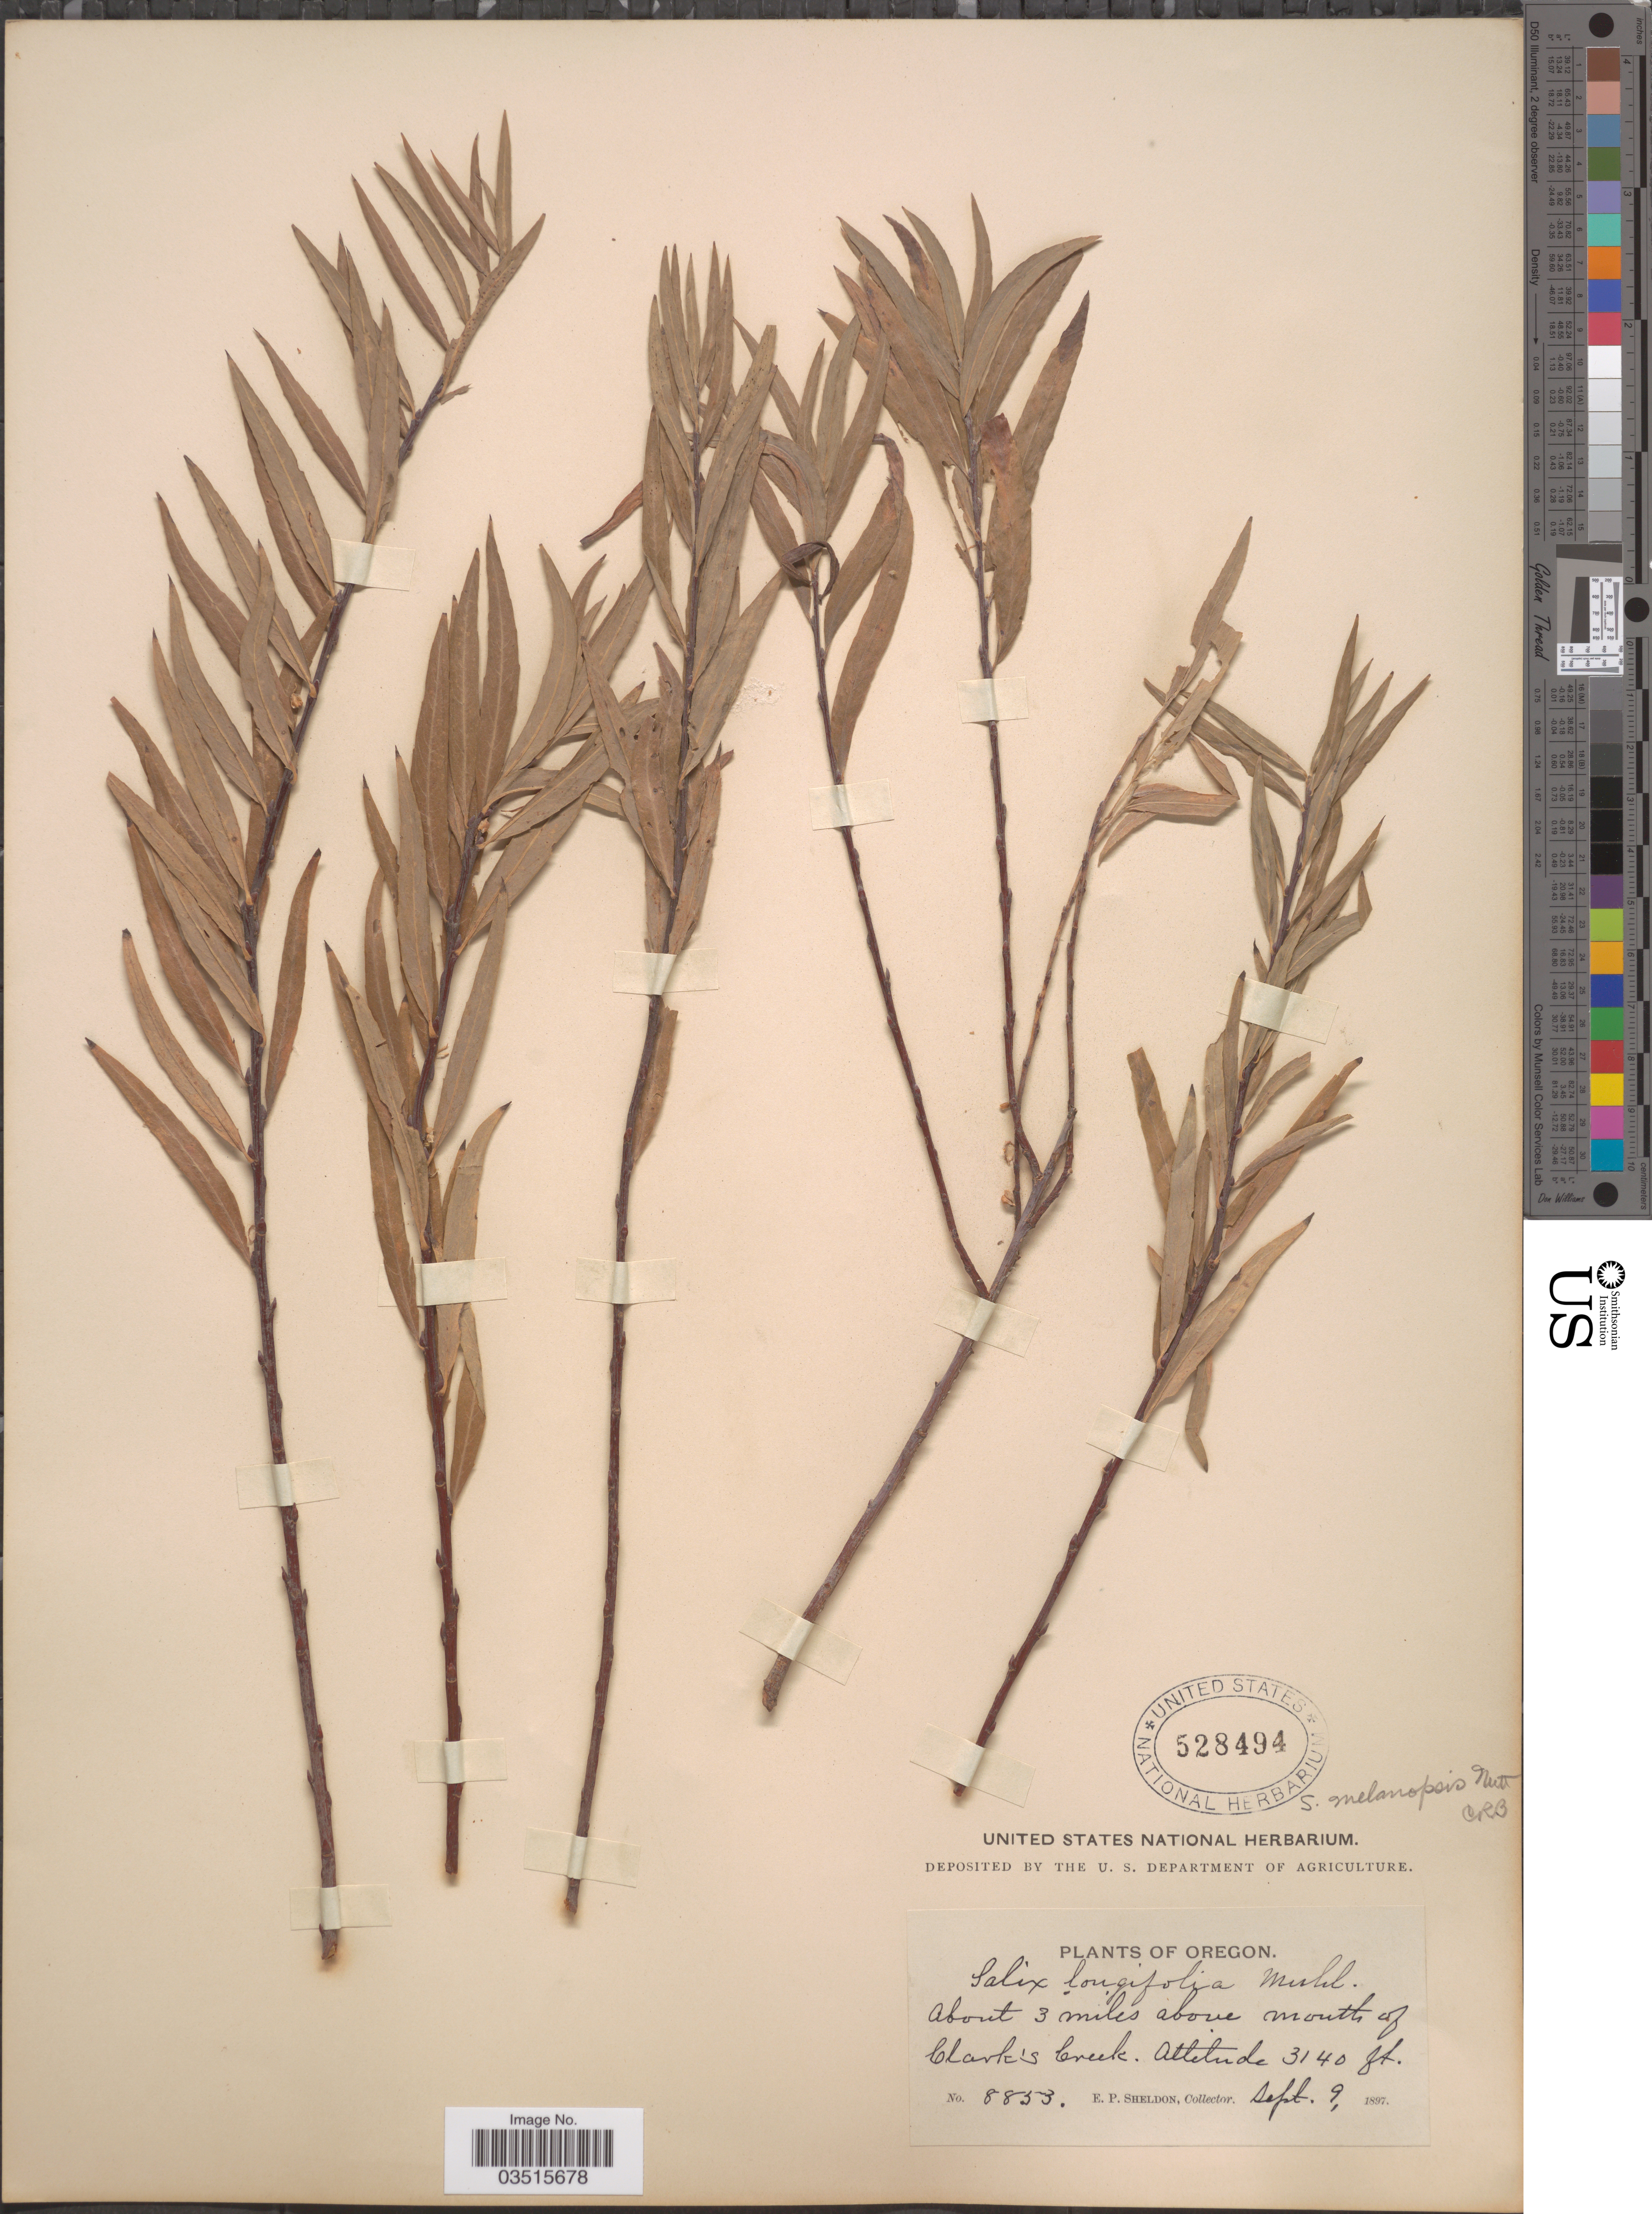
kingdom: Plantae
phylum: Tracheophyta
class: Magnoliopsida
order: Malpighiales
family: Salicaceae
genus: Salix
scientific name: Salix melanopsis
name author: Nutt.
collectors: E. P. Sheldon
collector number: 8853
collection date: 1897-09-09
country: United States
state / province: Oregon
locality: About 3 miles above mouth of Clark's Creek.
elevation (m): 957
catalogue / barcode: US 528494